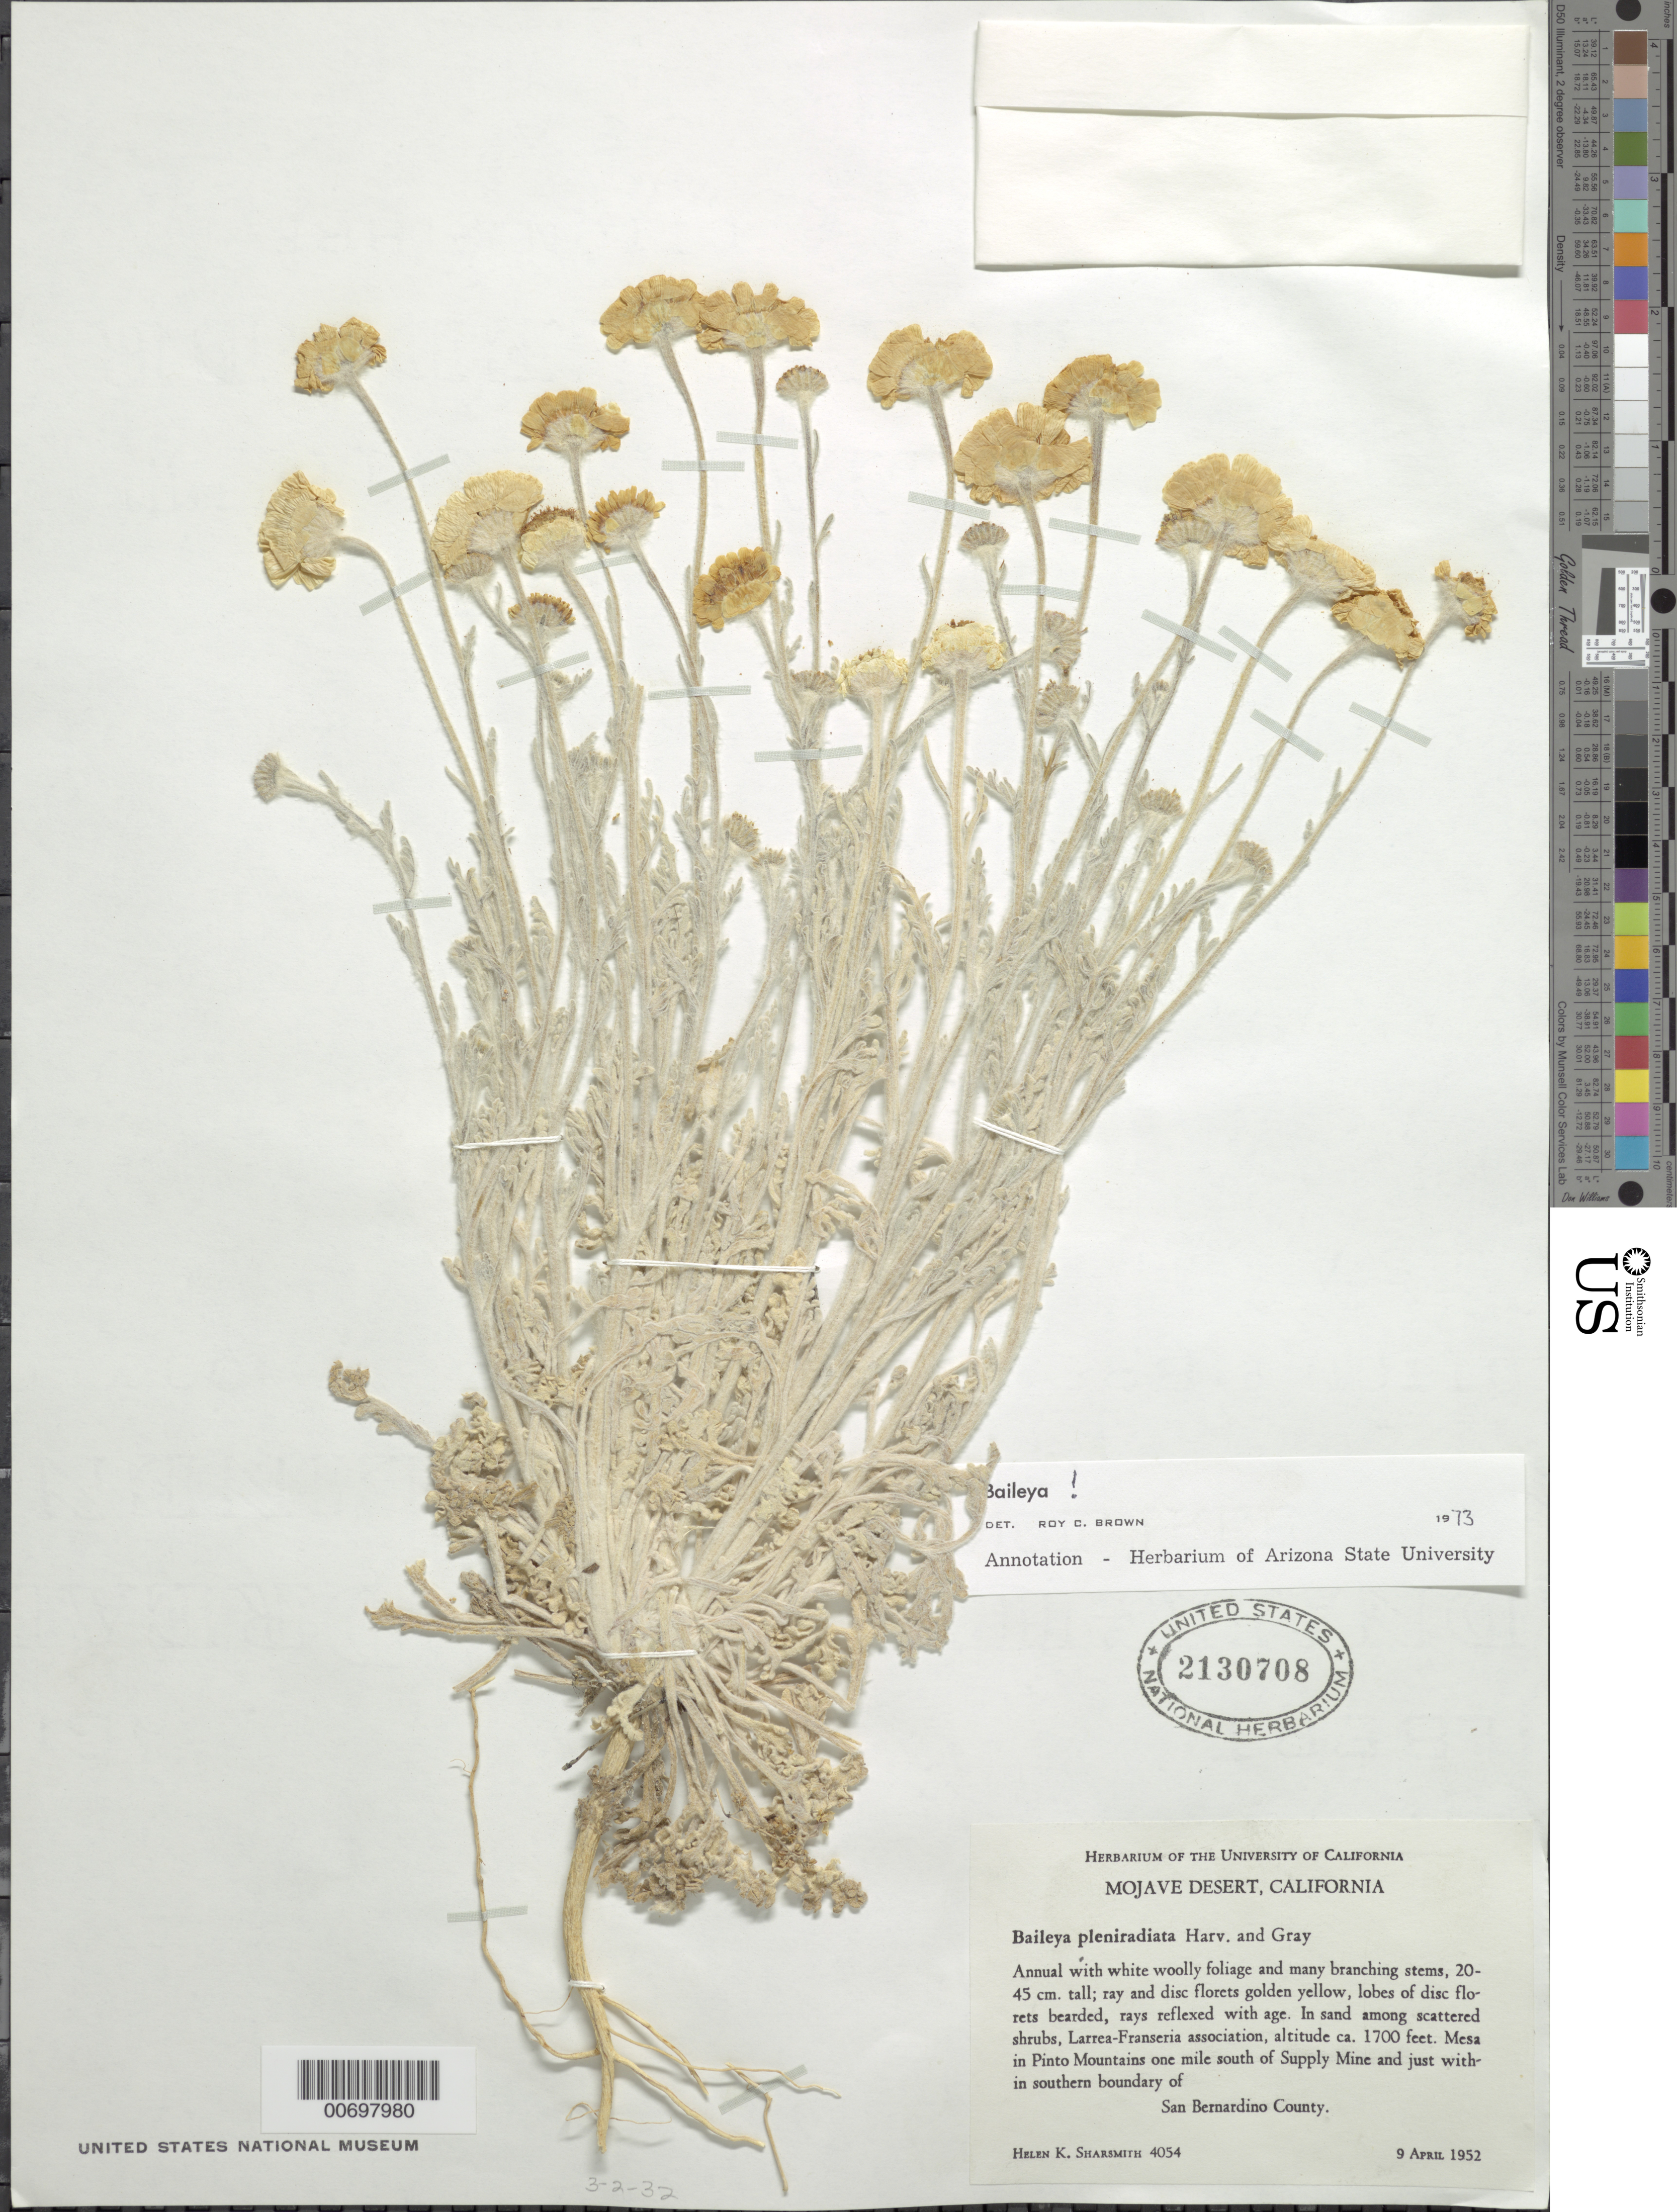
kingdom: Plantae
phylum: Tracheophyta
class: Magnoliopsida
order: Asterales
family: Asteraceae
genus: Baileya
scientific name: Baileya pleniradiata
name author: Harv. & A. Gray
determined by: Brown, Roy C.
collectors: H. Sharsmith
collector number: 4054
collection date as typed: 09 Apr 1952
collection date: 1952-04-09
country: United States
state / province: California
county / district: San Bernardino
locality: Mesa in Pinto Mts. one mile south of Supply Mine and just within southern boundary of San Bernardino Co.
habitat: In sand among scattered shrubs, Larrea-Franseria association.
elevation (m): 518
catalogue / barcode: US 2130708